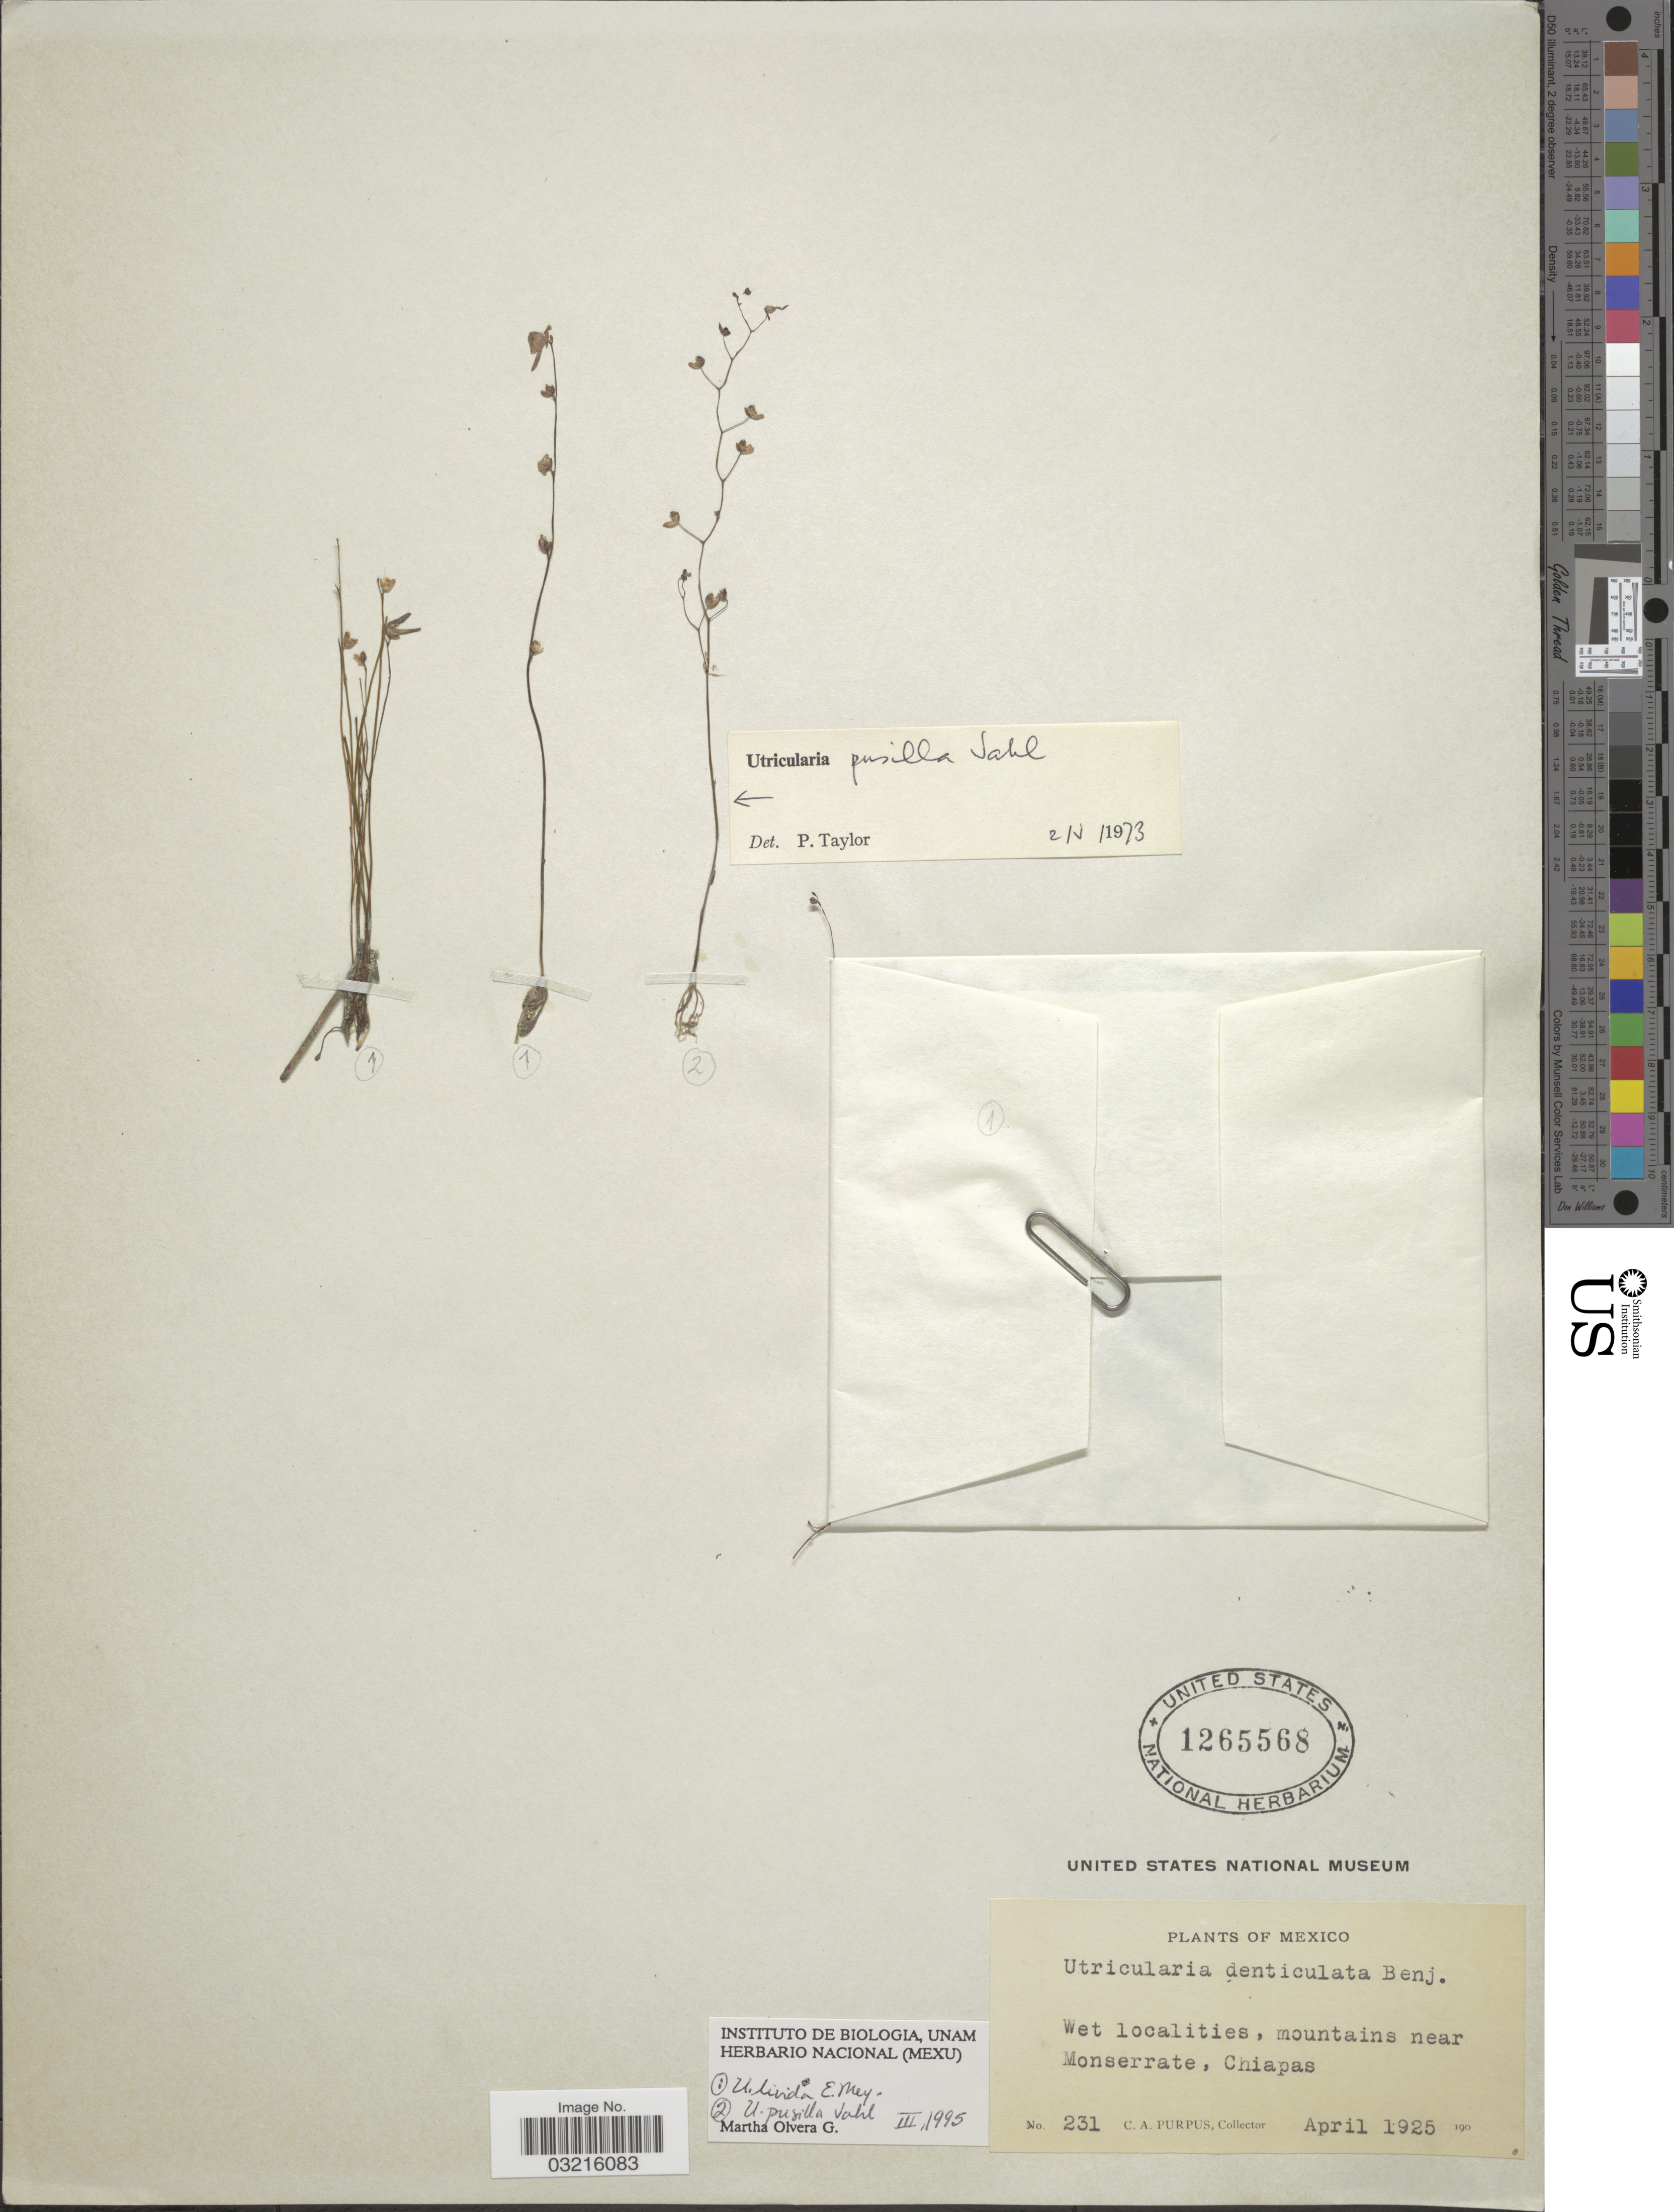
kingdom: Plantae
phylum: Tracheophyta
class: Magnoliopsida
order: Lamiales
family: Lentibulariaceae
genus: Utricularia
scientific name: Utricularia pusilla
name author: Vahl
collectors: C. A. Purpus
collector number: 231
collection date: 1925-04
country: Mexico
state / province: Chiapas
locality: Wet localities, mountains near Monserrate.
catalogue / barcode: US 1265568